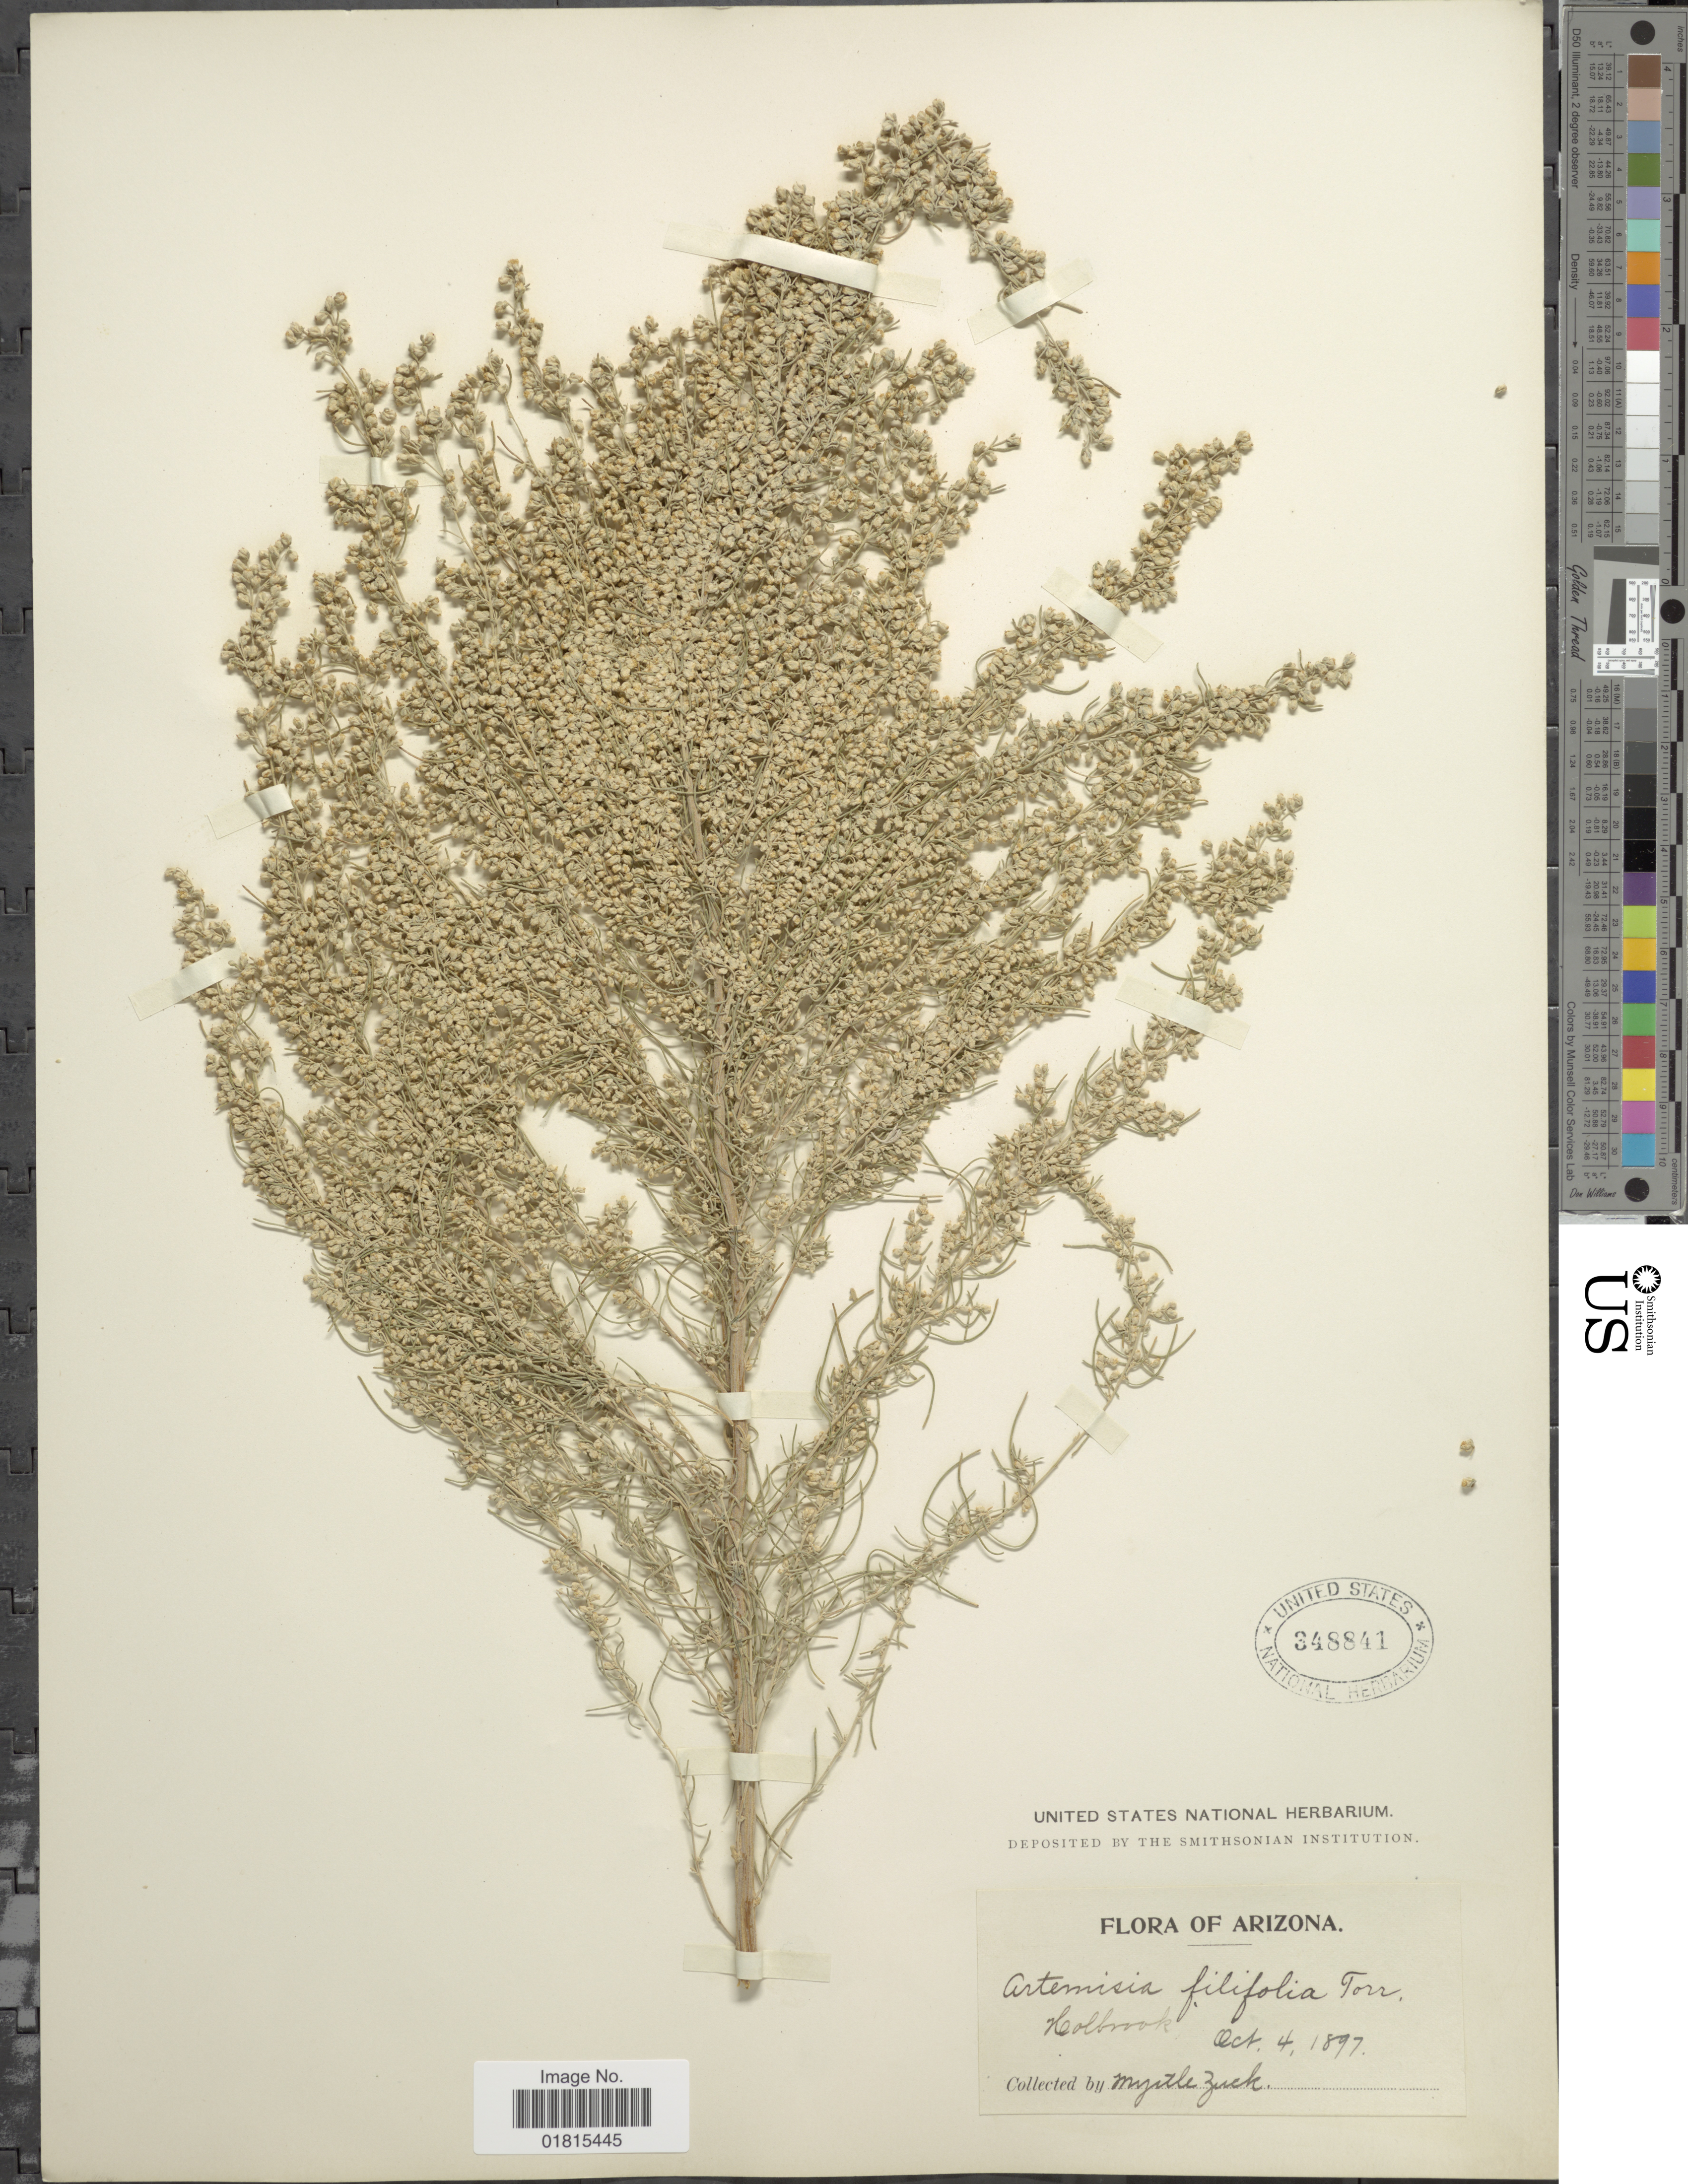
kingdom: Plantae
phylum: Tracheophyta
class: Magnoliopsida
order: Asterales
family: Asteraceae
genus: Artemisia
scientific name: Artemisia filifolia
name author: Torr.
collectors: M. Zuck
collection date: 1897-10-04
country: United States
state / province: Arizona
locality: Holbrook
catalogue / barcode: US 348841